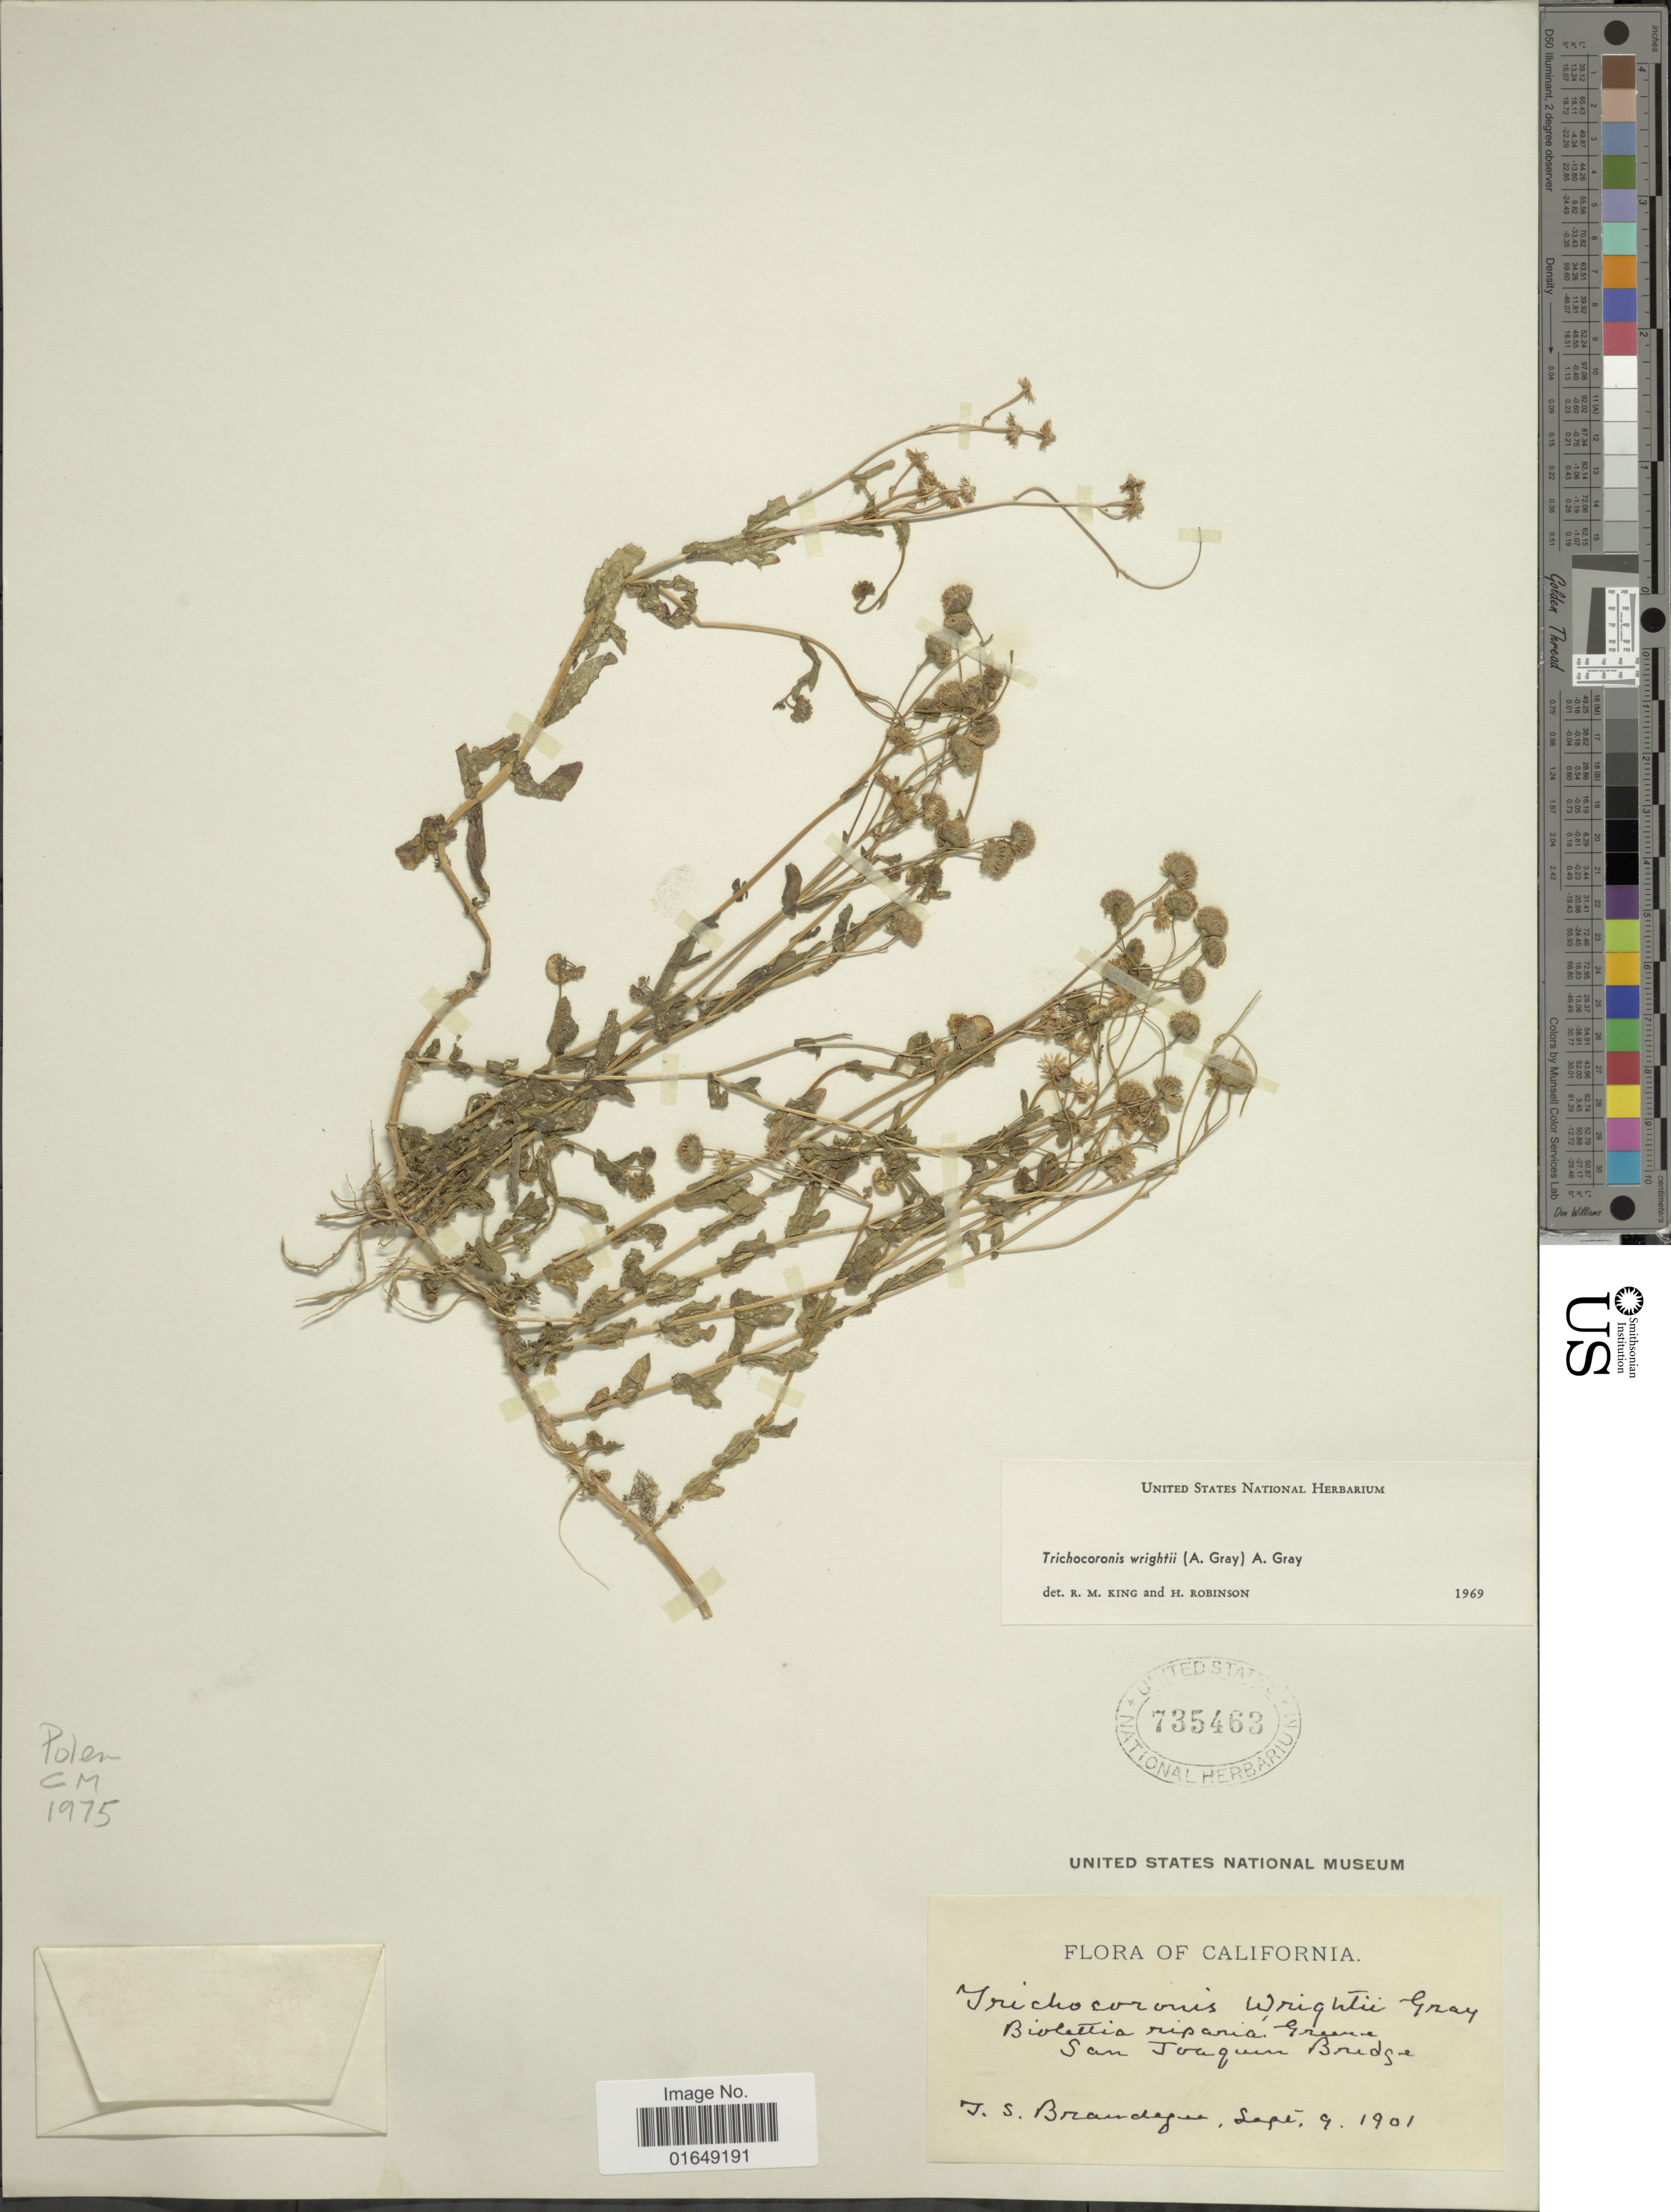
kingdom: Plantae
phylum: Tracheophyta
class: Magnoliopsida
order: Asterales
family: Asteraceae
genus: Trichocoronis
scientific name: Trichocoronis wrightii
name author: (Torr.) A. Gray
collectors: T. S. Brandegee (herbarium)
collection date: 1901-09-09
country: United States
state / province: California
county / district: San Joaquin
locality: San Joaquin Bridge.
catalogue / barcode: US 735463